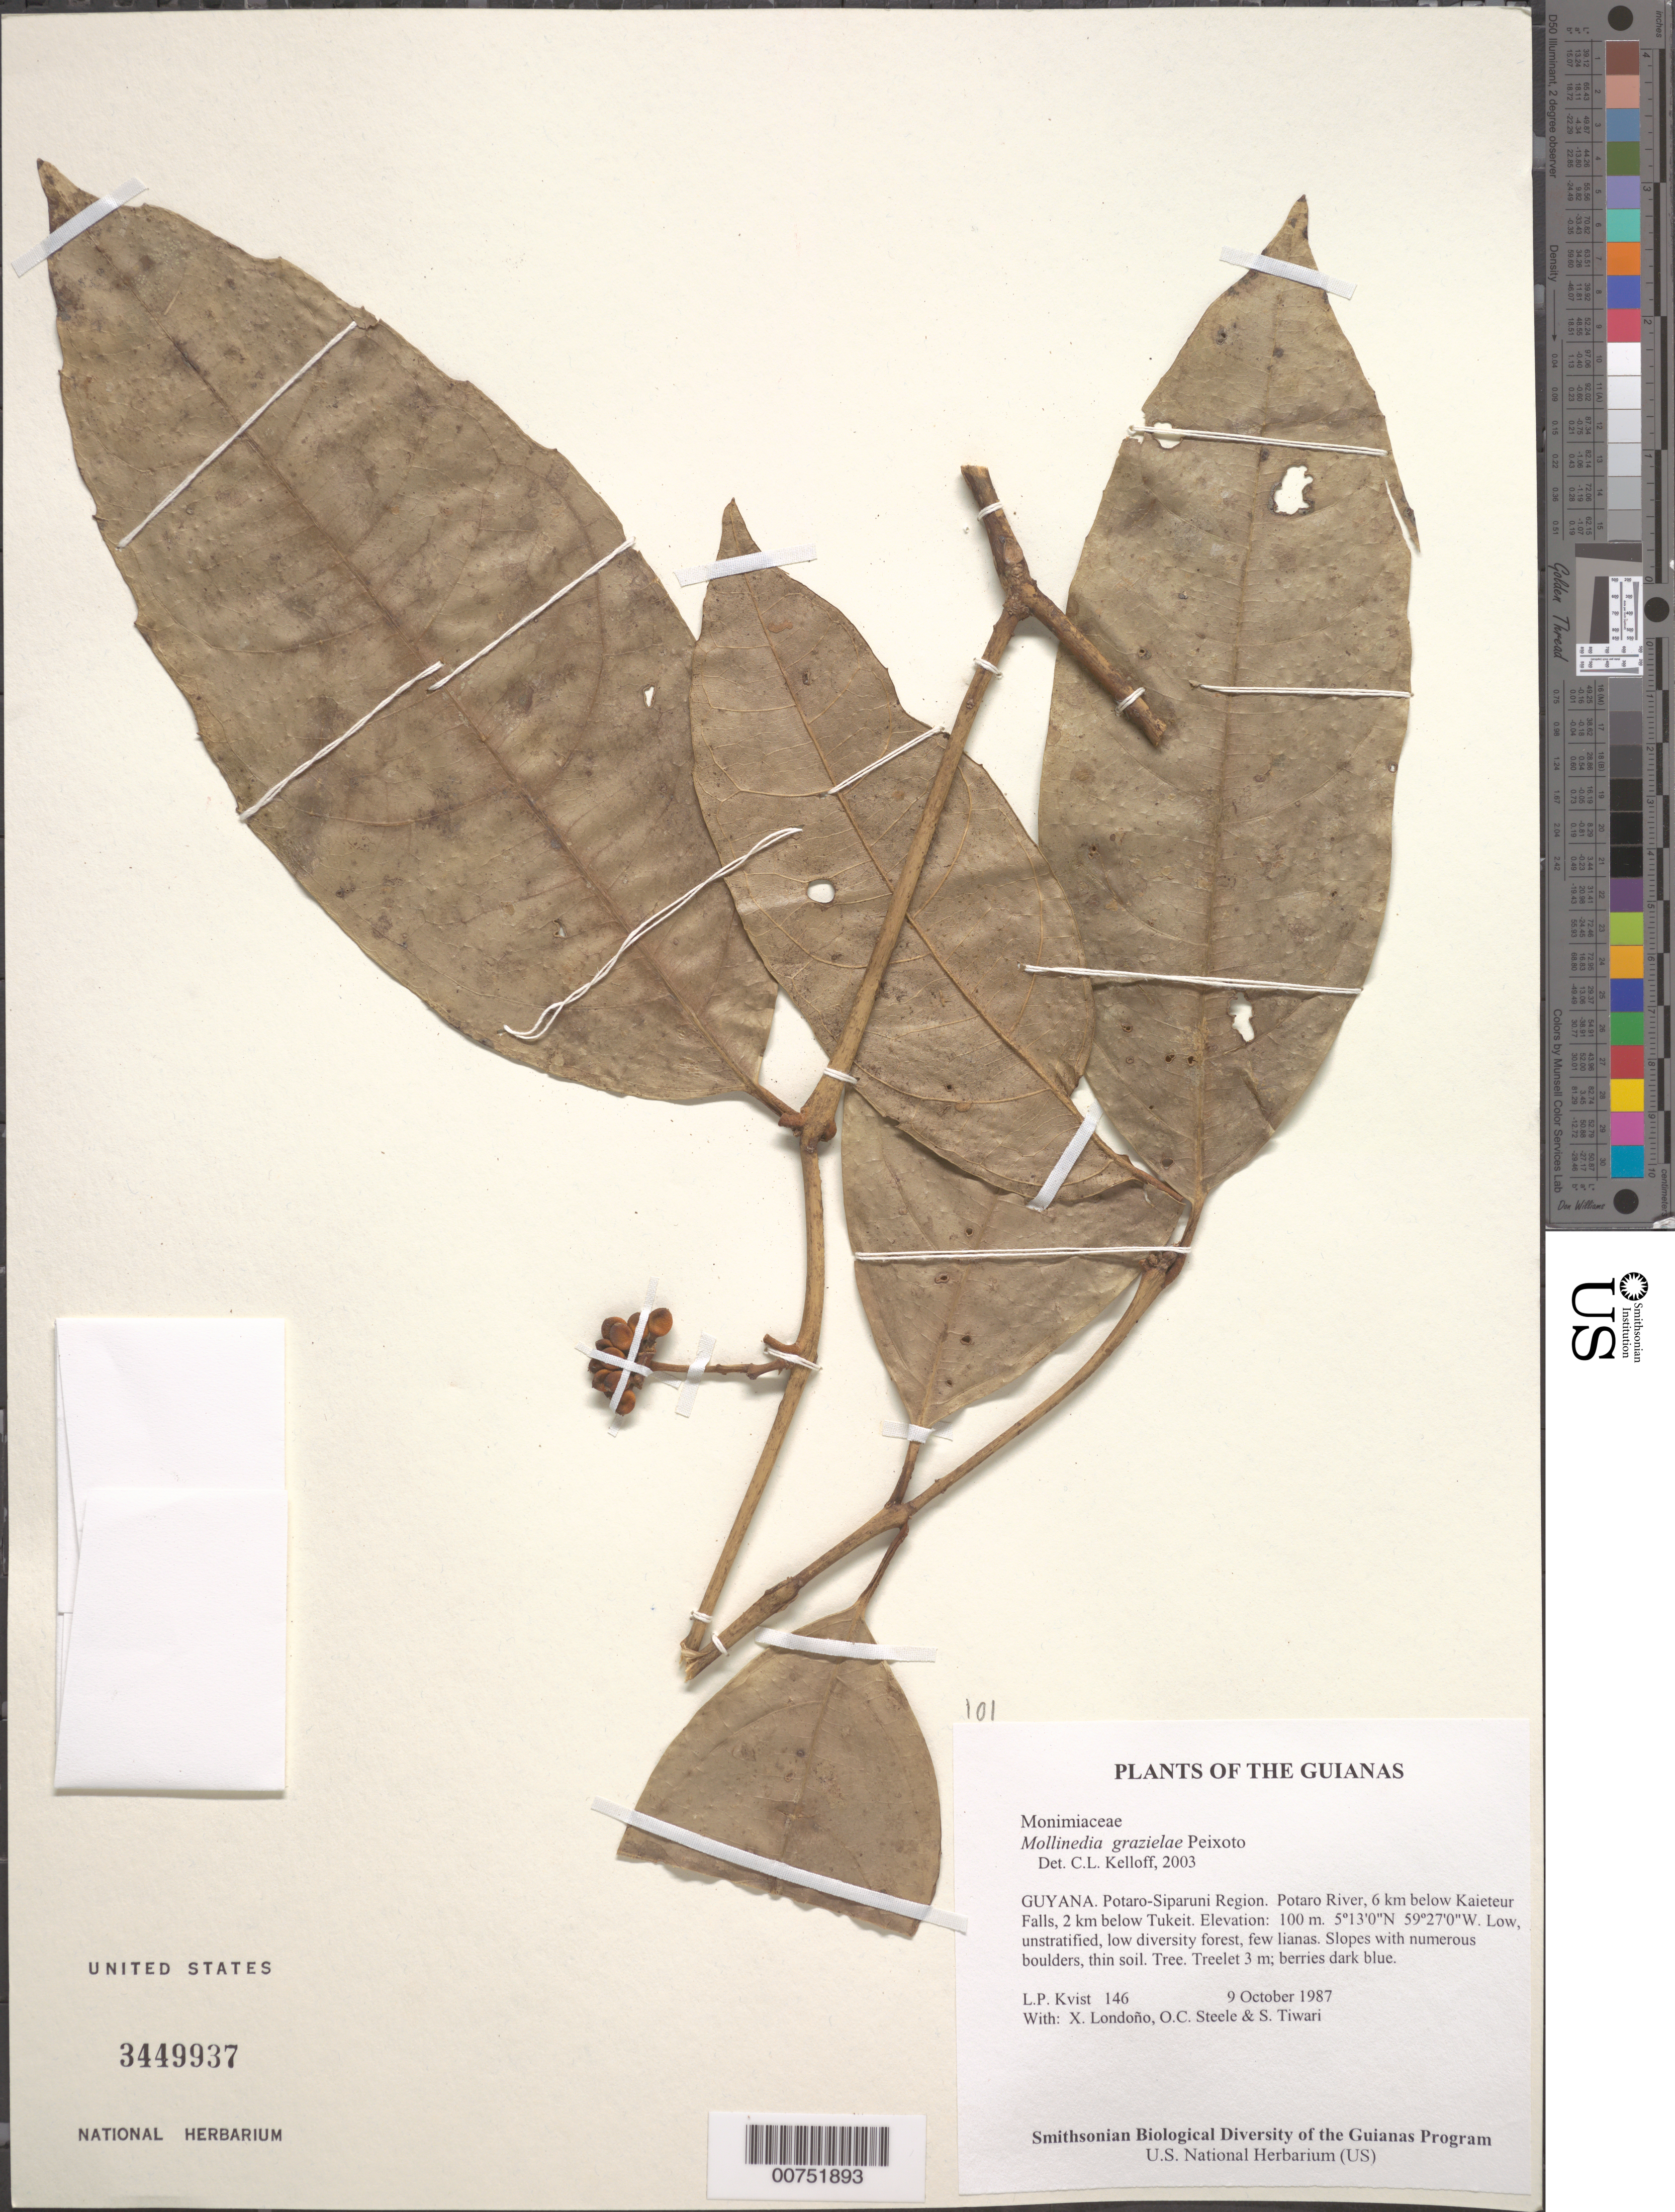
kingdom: Plantae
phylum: Tracheophyta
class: Magnoliopsida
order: Laurales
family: Monimiaceae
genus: Mollinedia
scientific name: Mollinedia grazielae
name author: Peixoto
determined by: Kelloff, Carol L., (US), Smithsonian Institution - National Museum of Natural History (UNITED STATES)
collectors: L. P. Kvist, X. Londoño, O. C. Steele & S. Tiwari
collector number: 146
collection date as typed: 9 October 1987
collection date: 1987-10-09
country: Guyana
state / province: Potaro-Siparuni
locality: Potaro River, 6 km below Kaieteur Falls, 2 km below Tukeit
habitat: Low, unstratified, low diversity forest, few lianas. Slopes with numerous boulders, thin soil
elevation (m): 100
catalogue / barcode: US 3449937